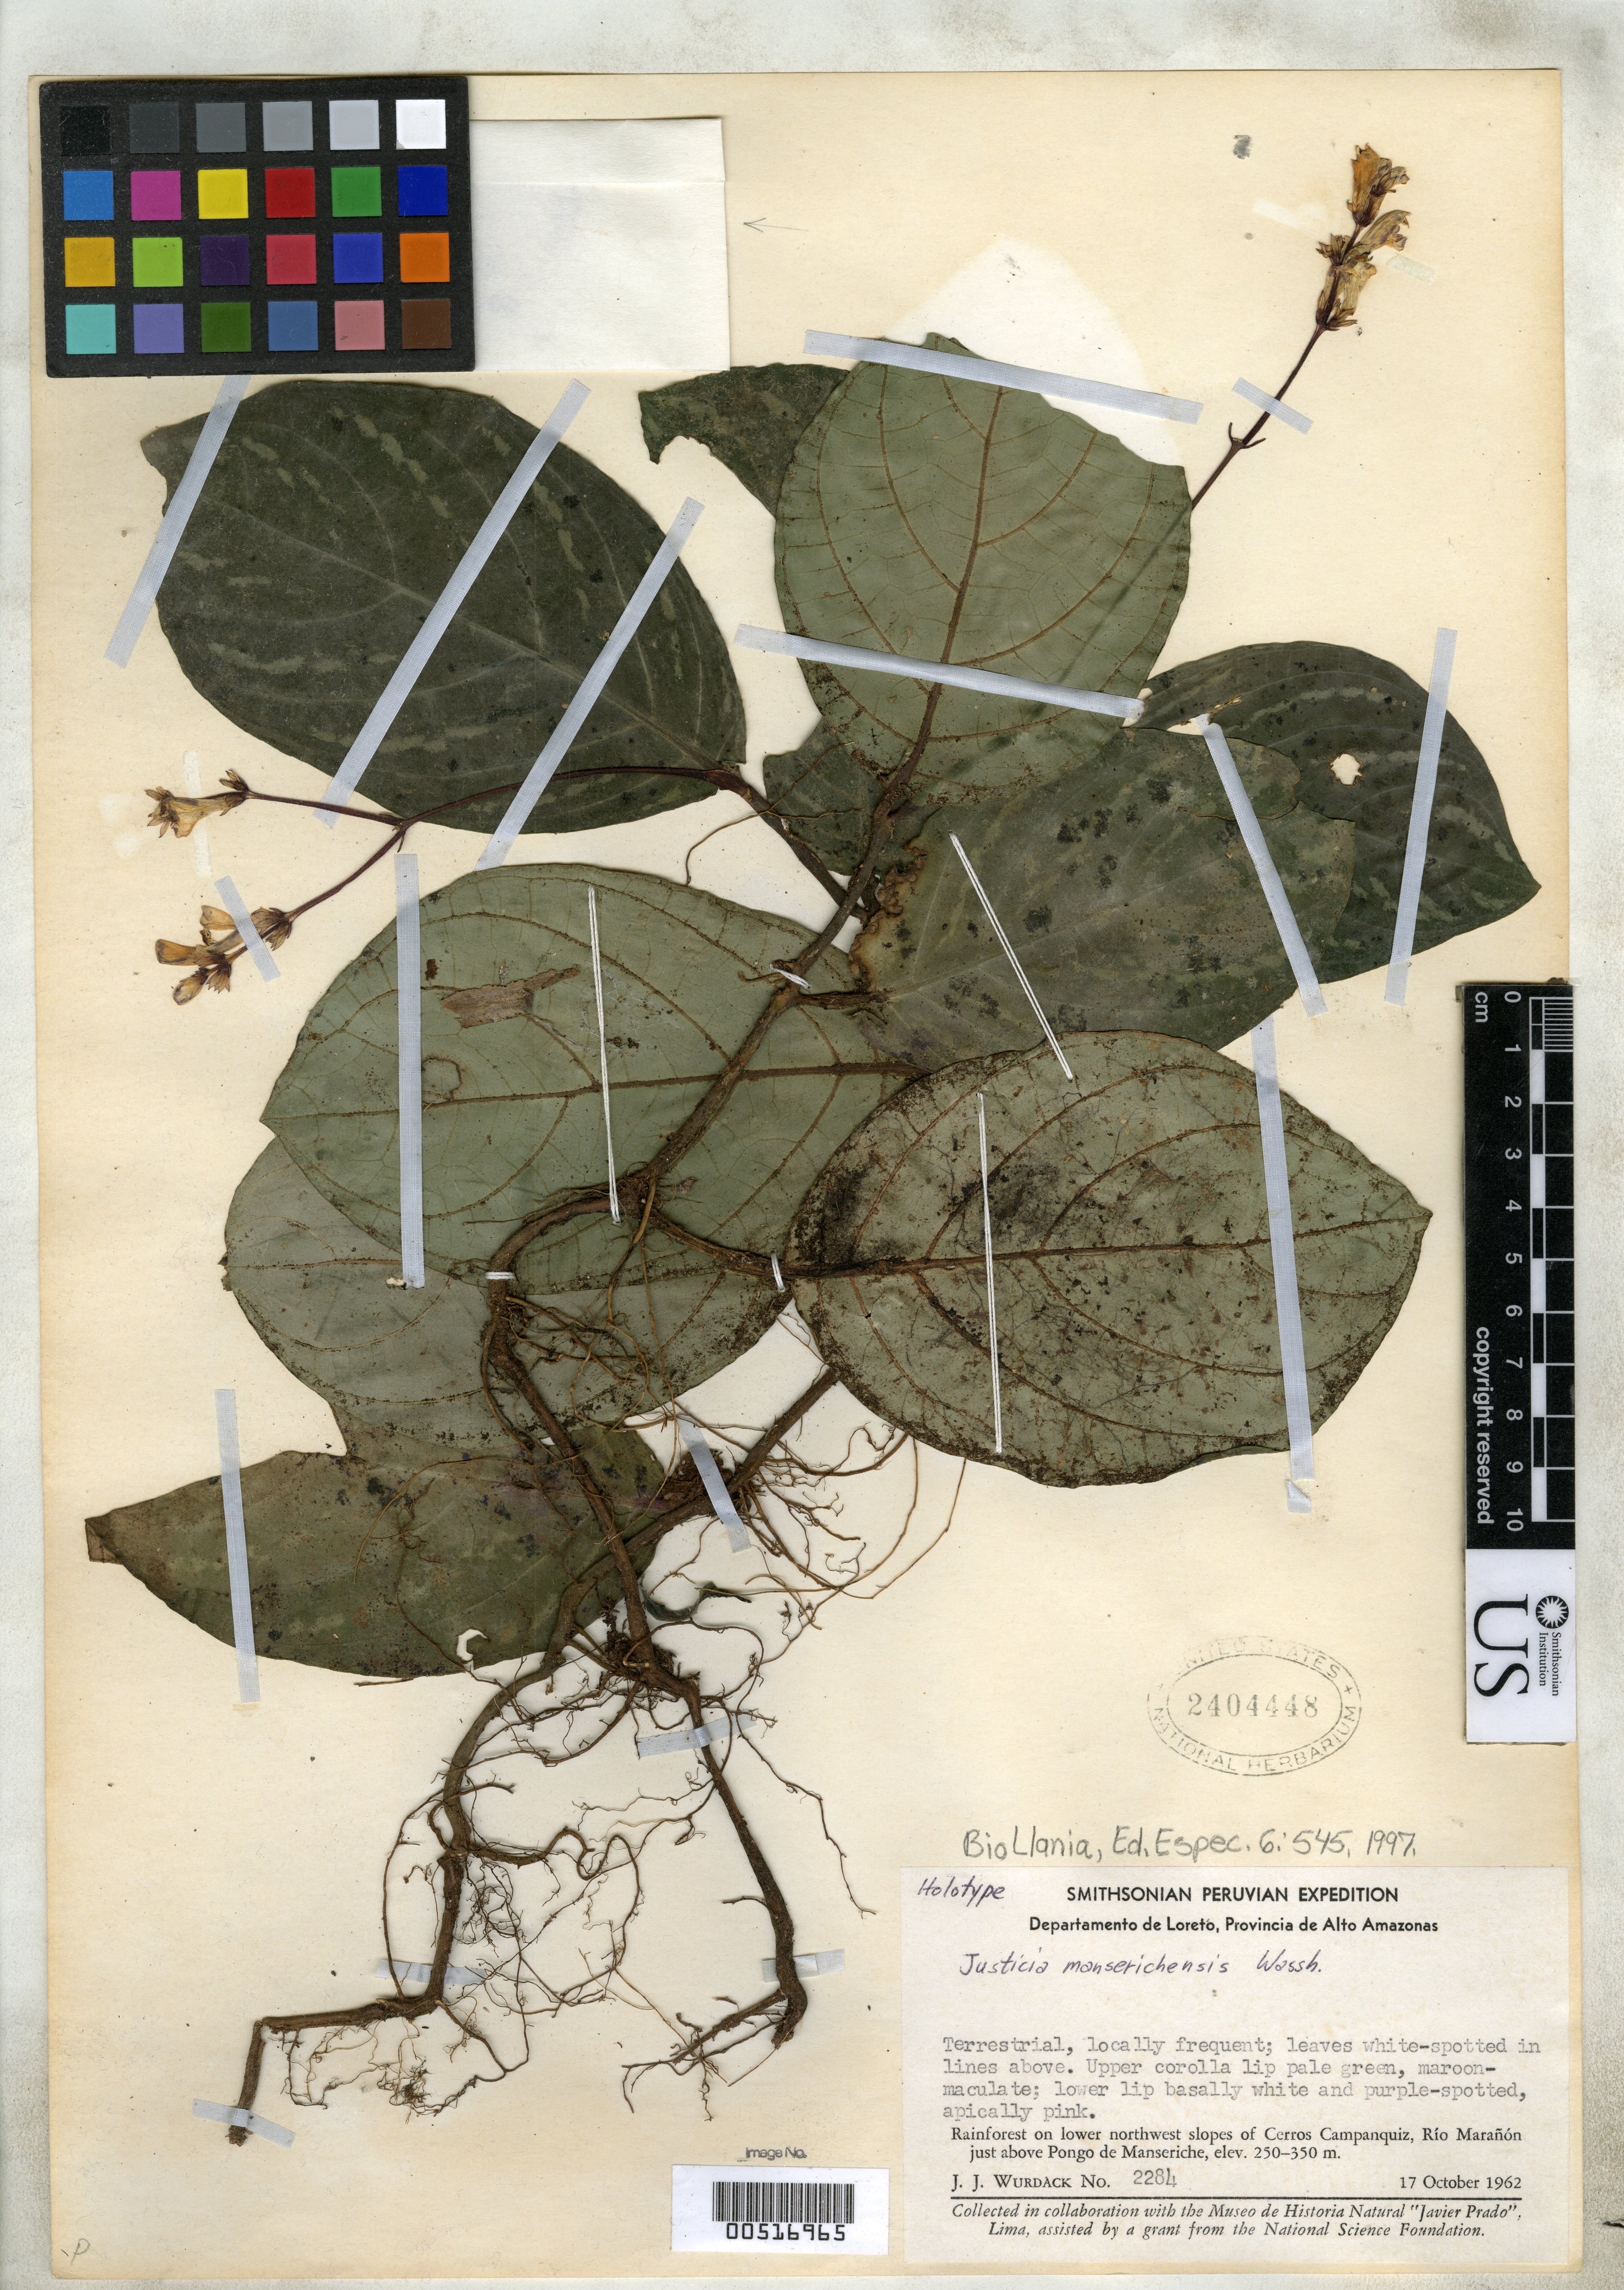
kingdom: Plantae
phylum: Tracheophyta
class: Magnoliopsida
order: Lamiales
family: Acanthaceae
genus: Justicia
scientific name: Justicia manserichensis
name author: Wassh.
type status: Holotype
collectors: J. J. Wurdack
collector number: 2284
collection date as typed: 17 Oct 1962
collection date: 1962-10-17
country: Peru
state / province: Loreto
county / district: Alto Amazonas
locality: Lower NW slopes of Cerros Campanquiz, Rio Maranon just above Pongo de Manseriche.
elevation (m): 250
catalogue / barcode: US 2404448